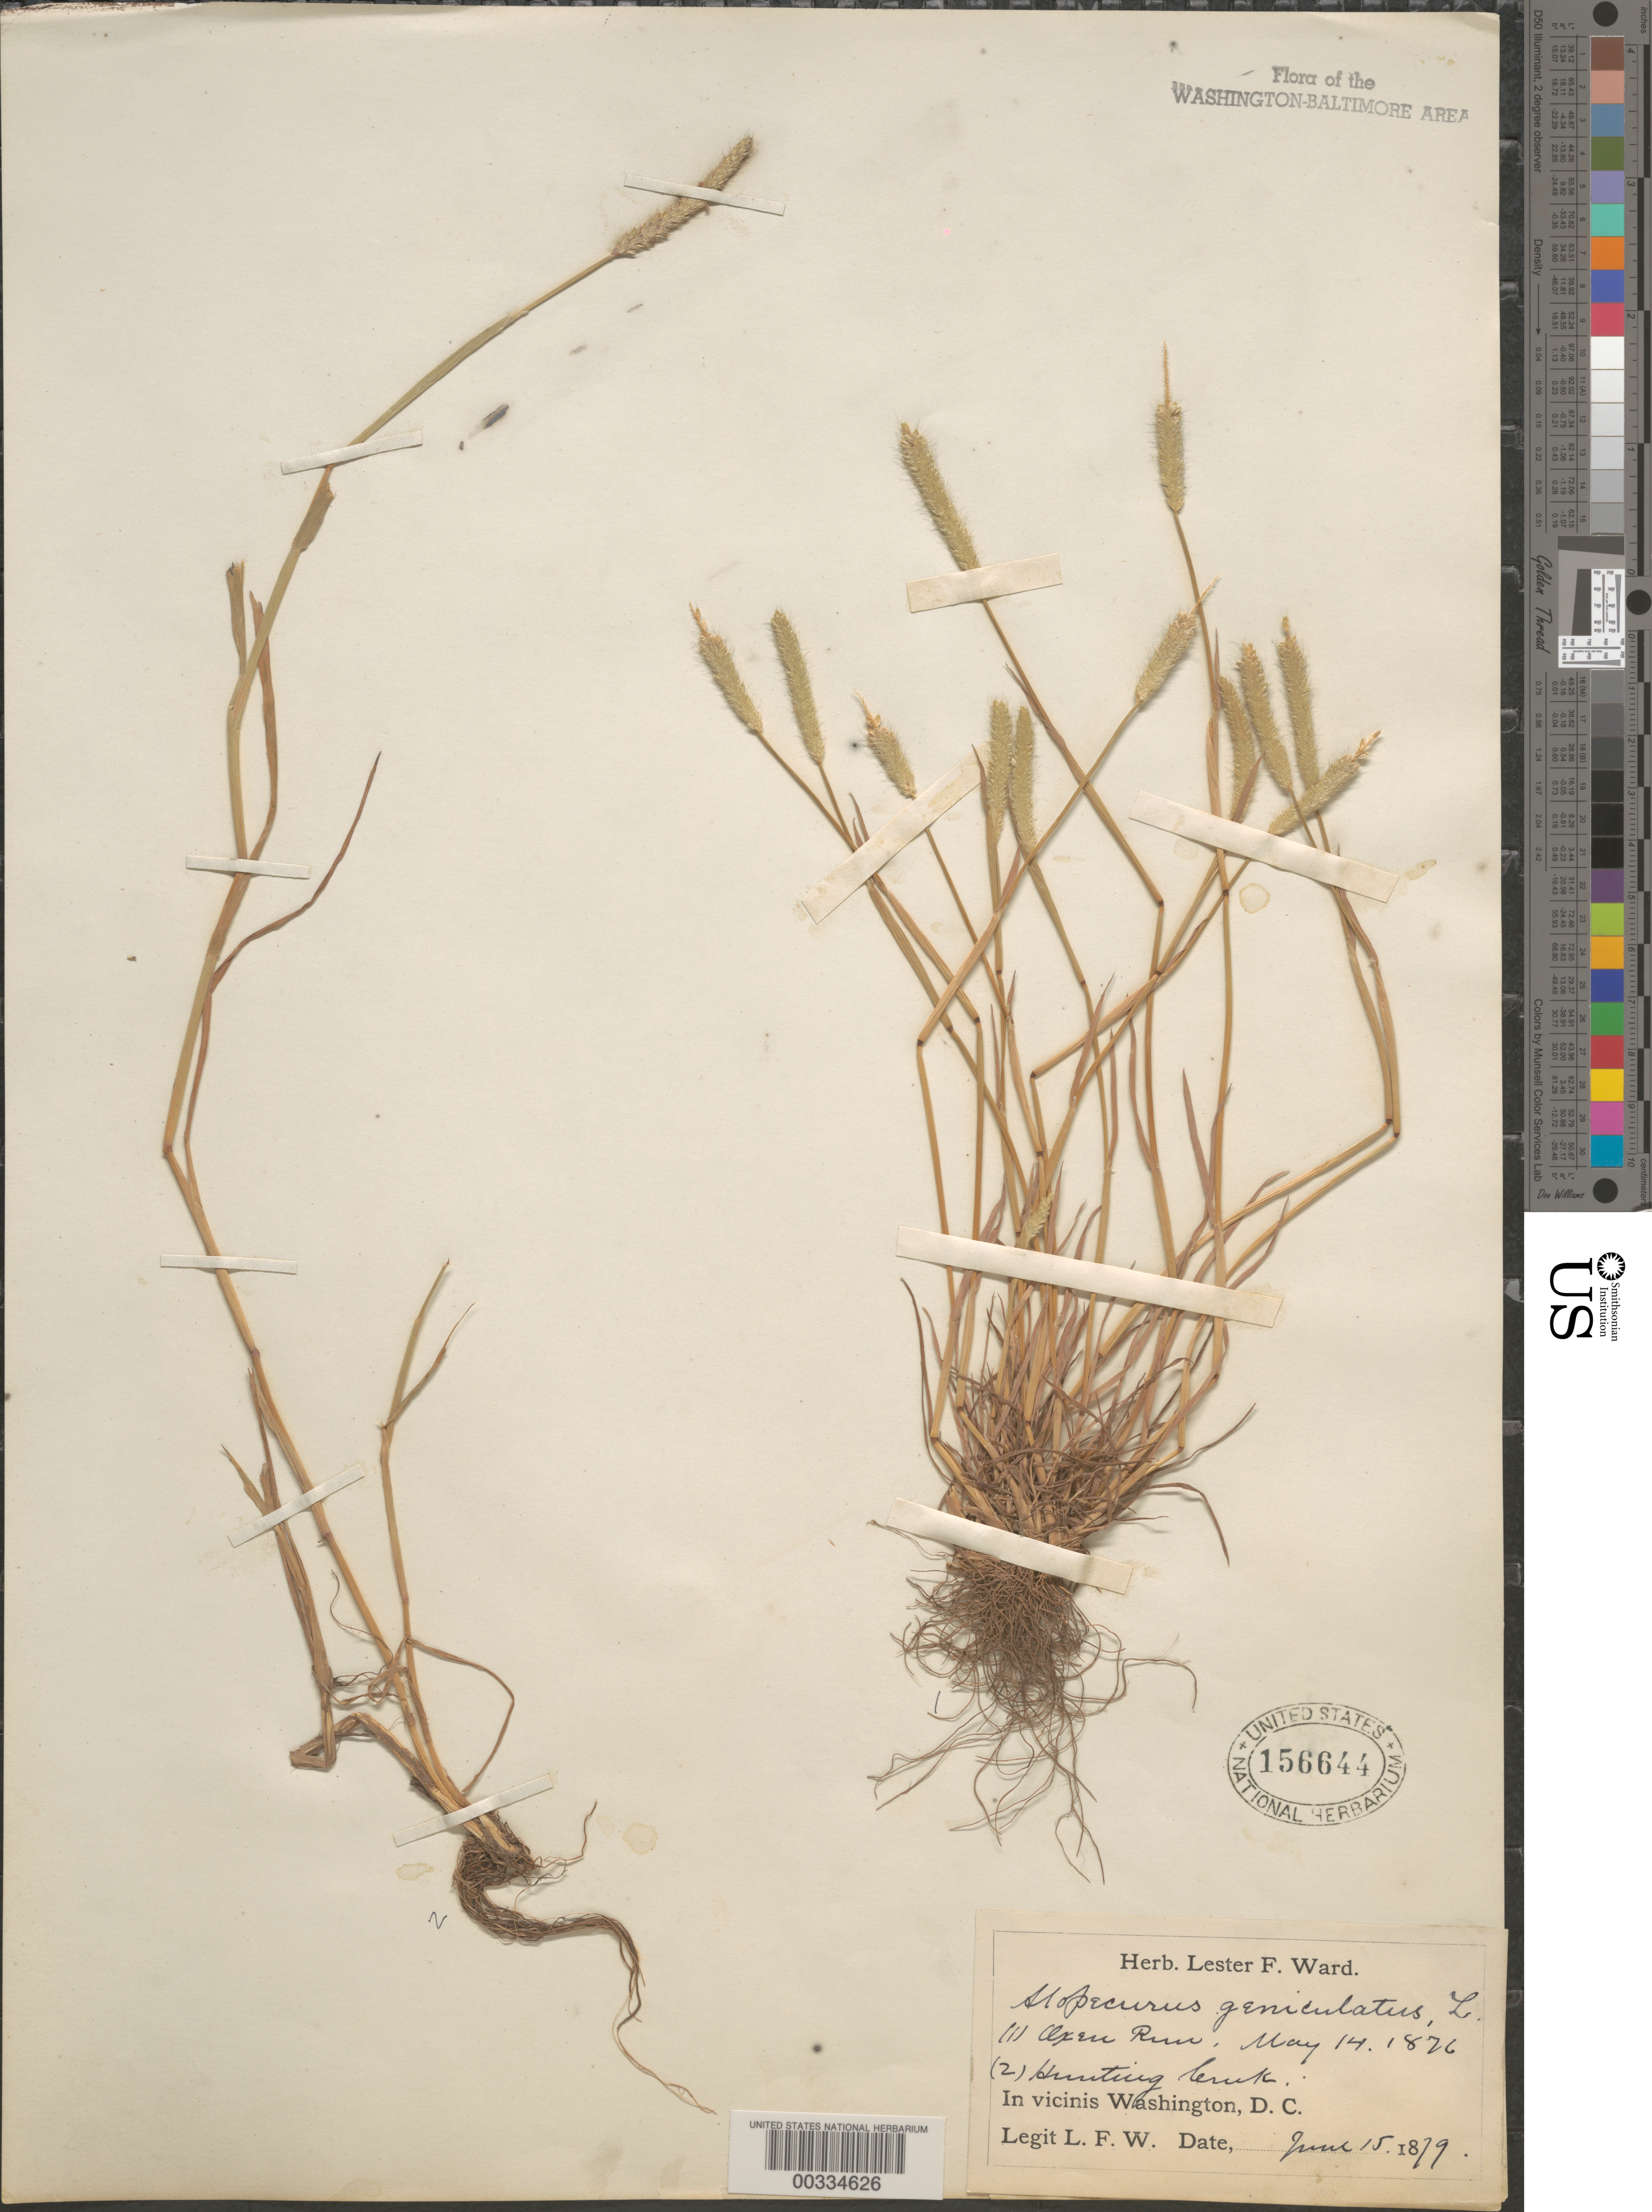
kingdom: Plantae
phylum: Tracheophyta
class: Liliopsida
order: Poales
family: Poaceae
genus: Alopecurus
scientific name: Alopecurus geniculatus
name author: L.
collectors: L. F. Ward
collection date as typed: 14 May 1876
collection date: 1876-05-14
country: United States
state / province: Maryland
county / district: Prince George's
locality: Oxon Run / Hunting Creek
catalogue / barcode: US 156644